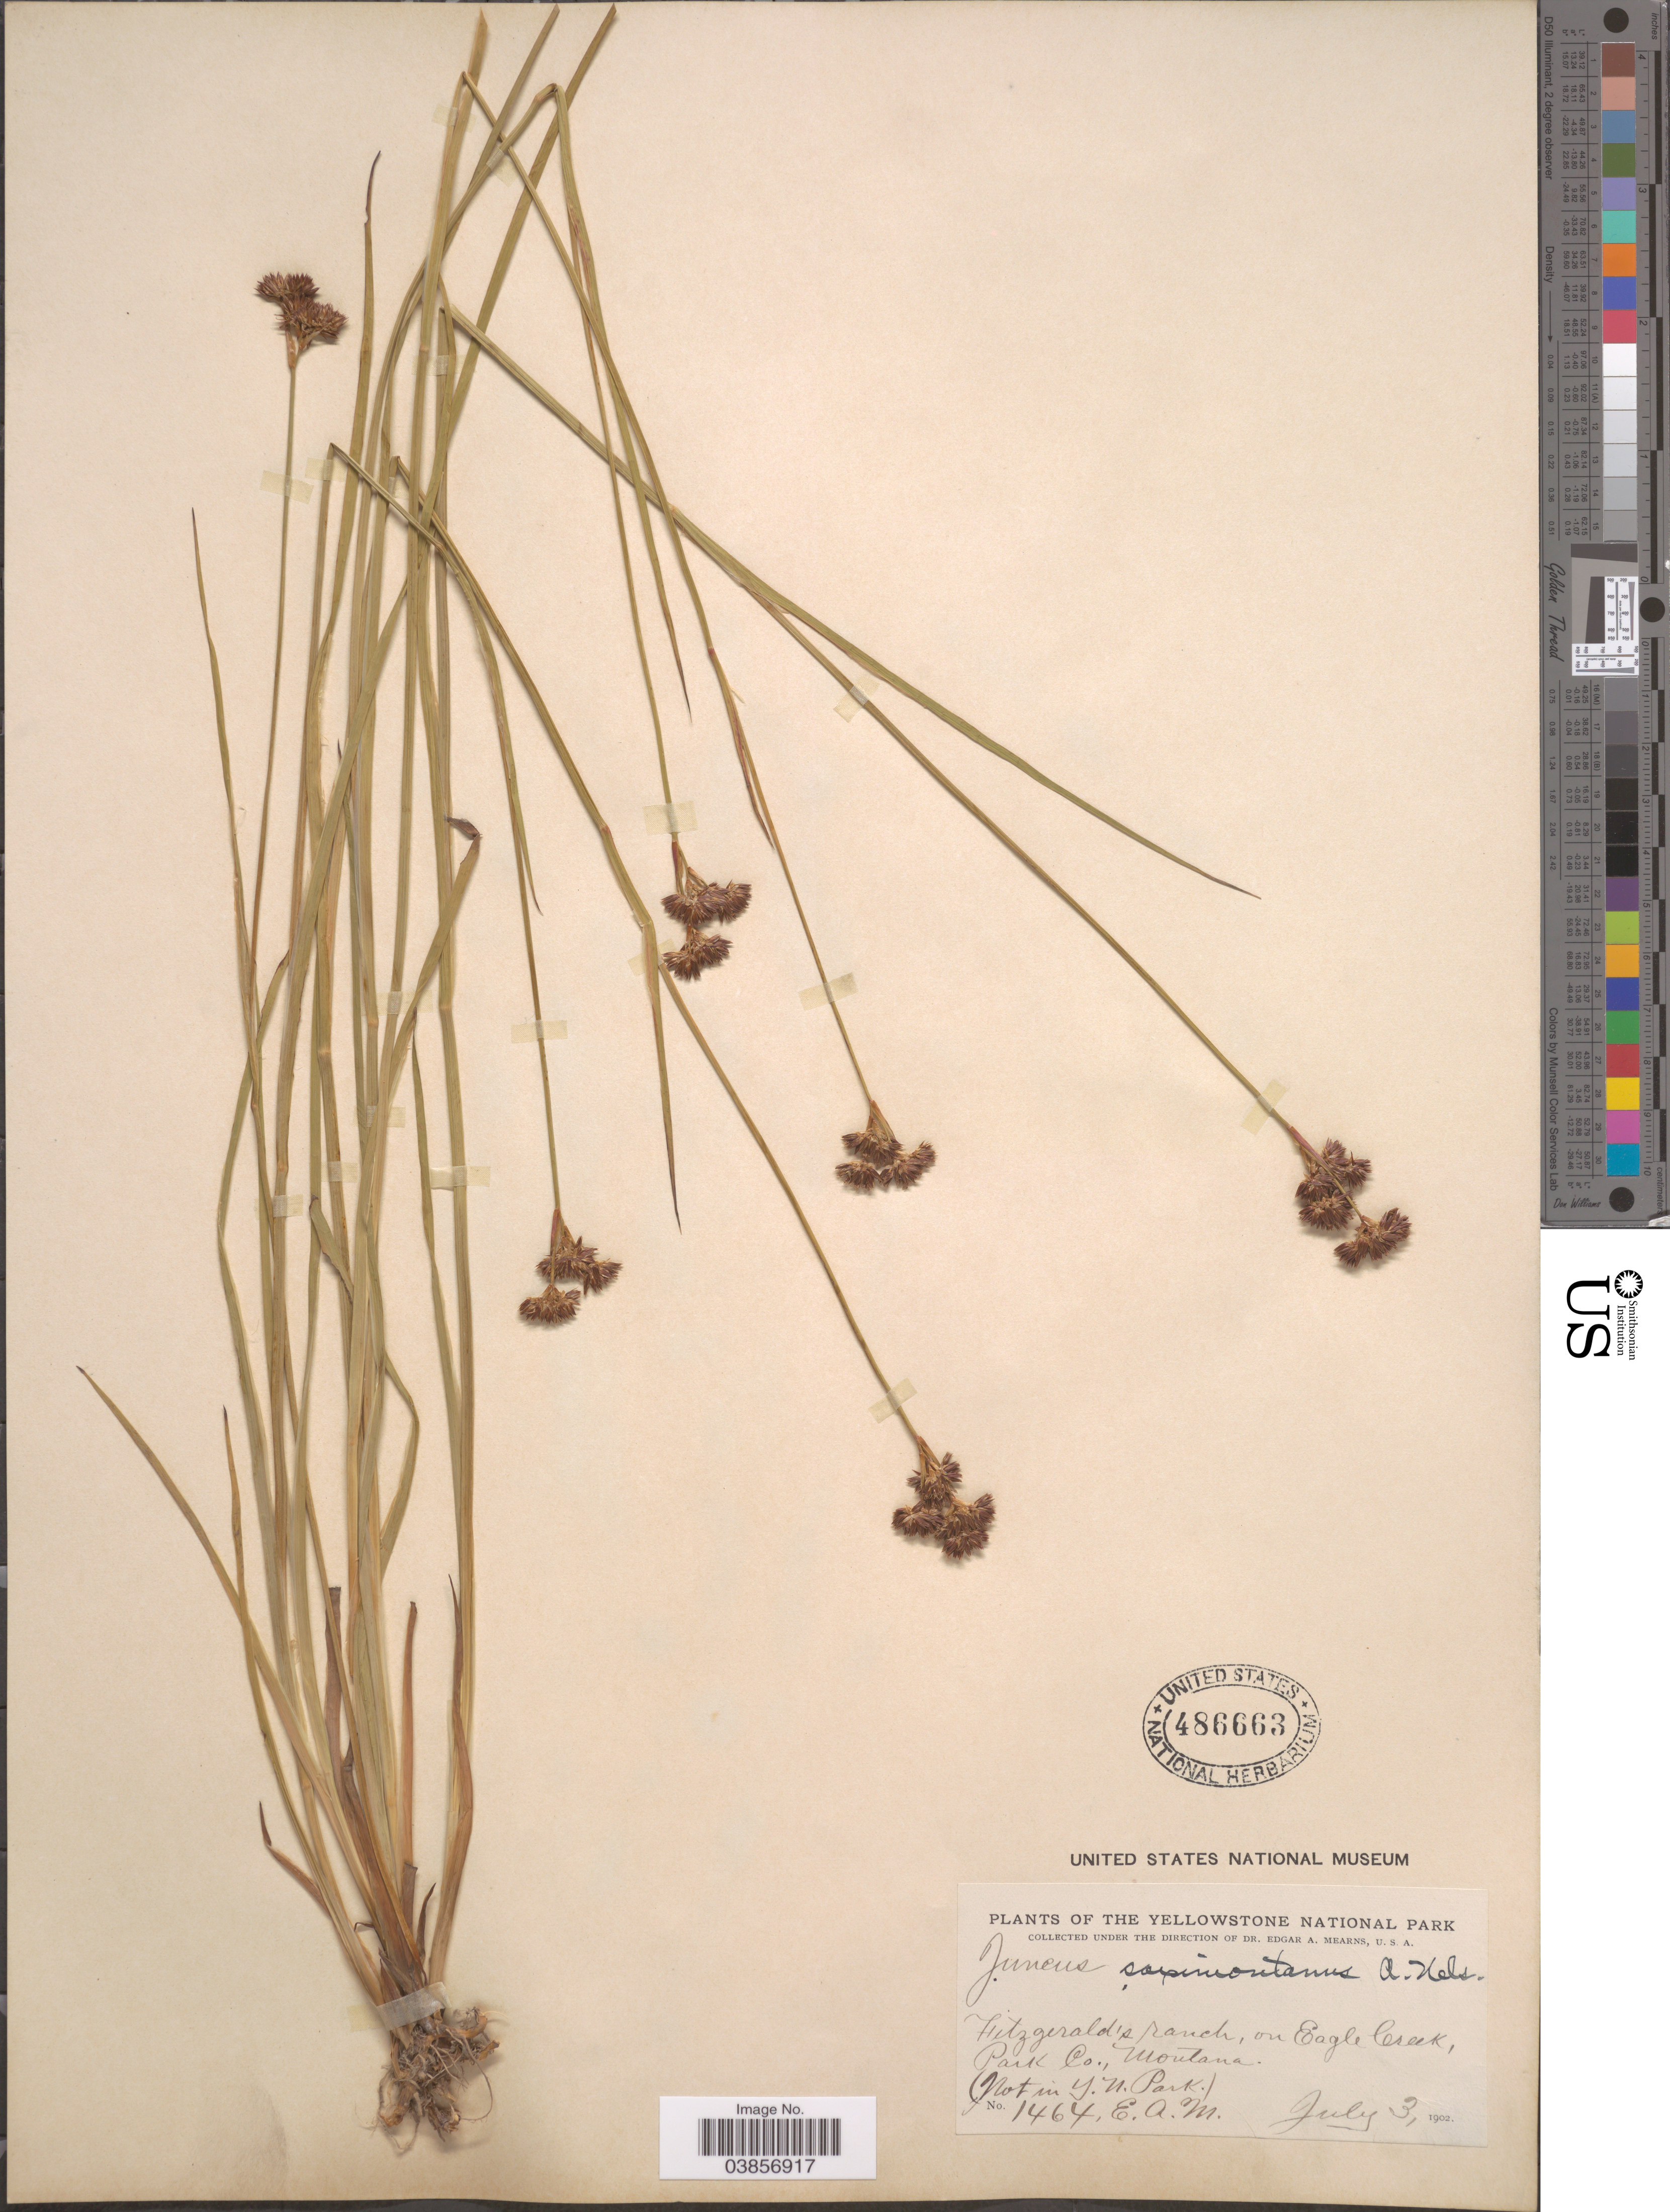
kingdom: Plantae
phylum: Tracheophyta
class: Liliopsida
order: Poales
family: Juncaceae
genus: Juncus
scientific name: Juncus saximontanus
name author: A. Nelson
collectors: E. A. Mearns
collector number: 1464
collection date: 1902-07-03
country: United States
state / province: Montana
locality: Fitzgerald's ranch, on Eagle Creek, Park Co.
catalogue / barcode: US 486663